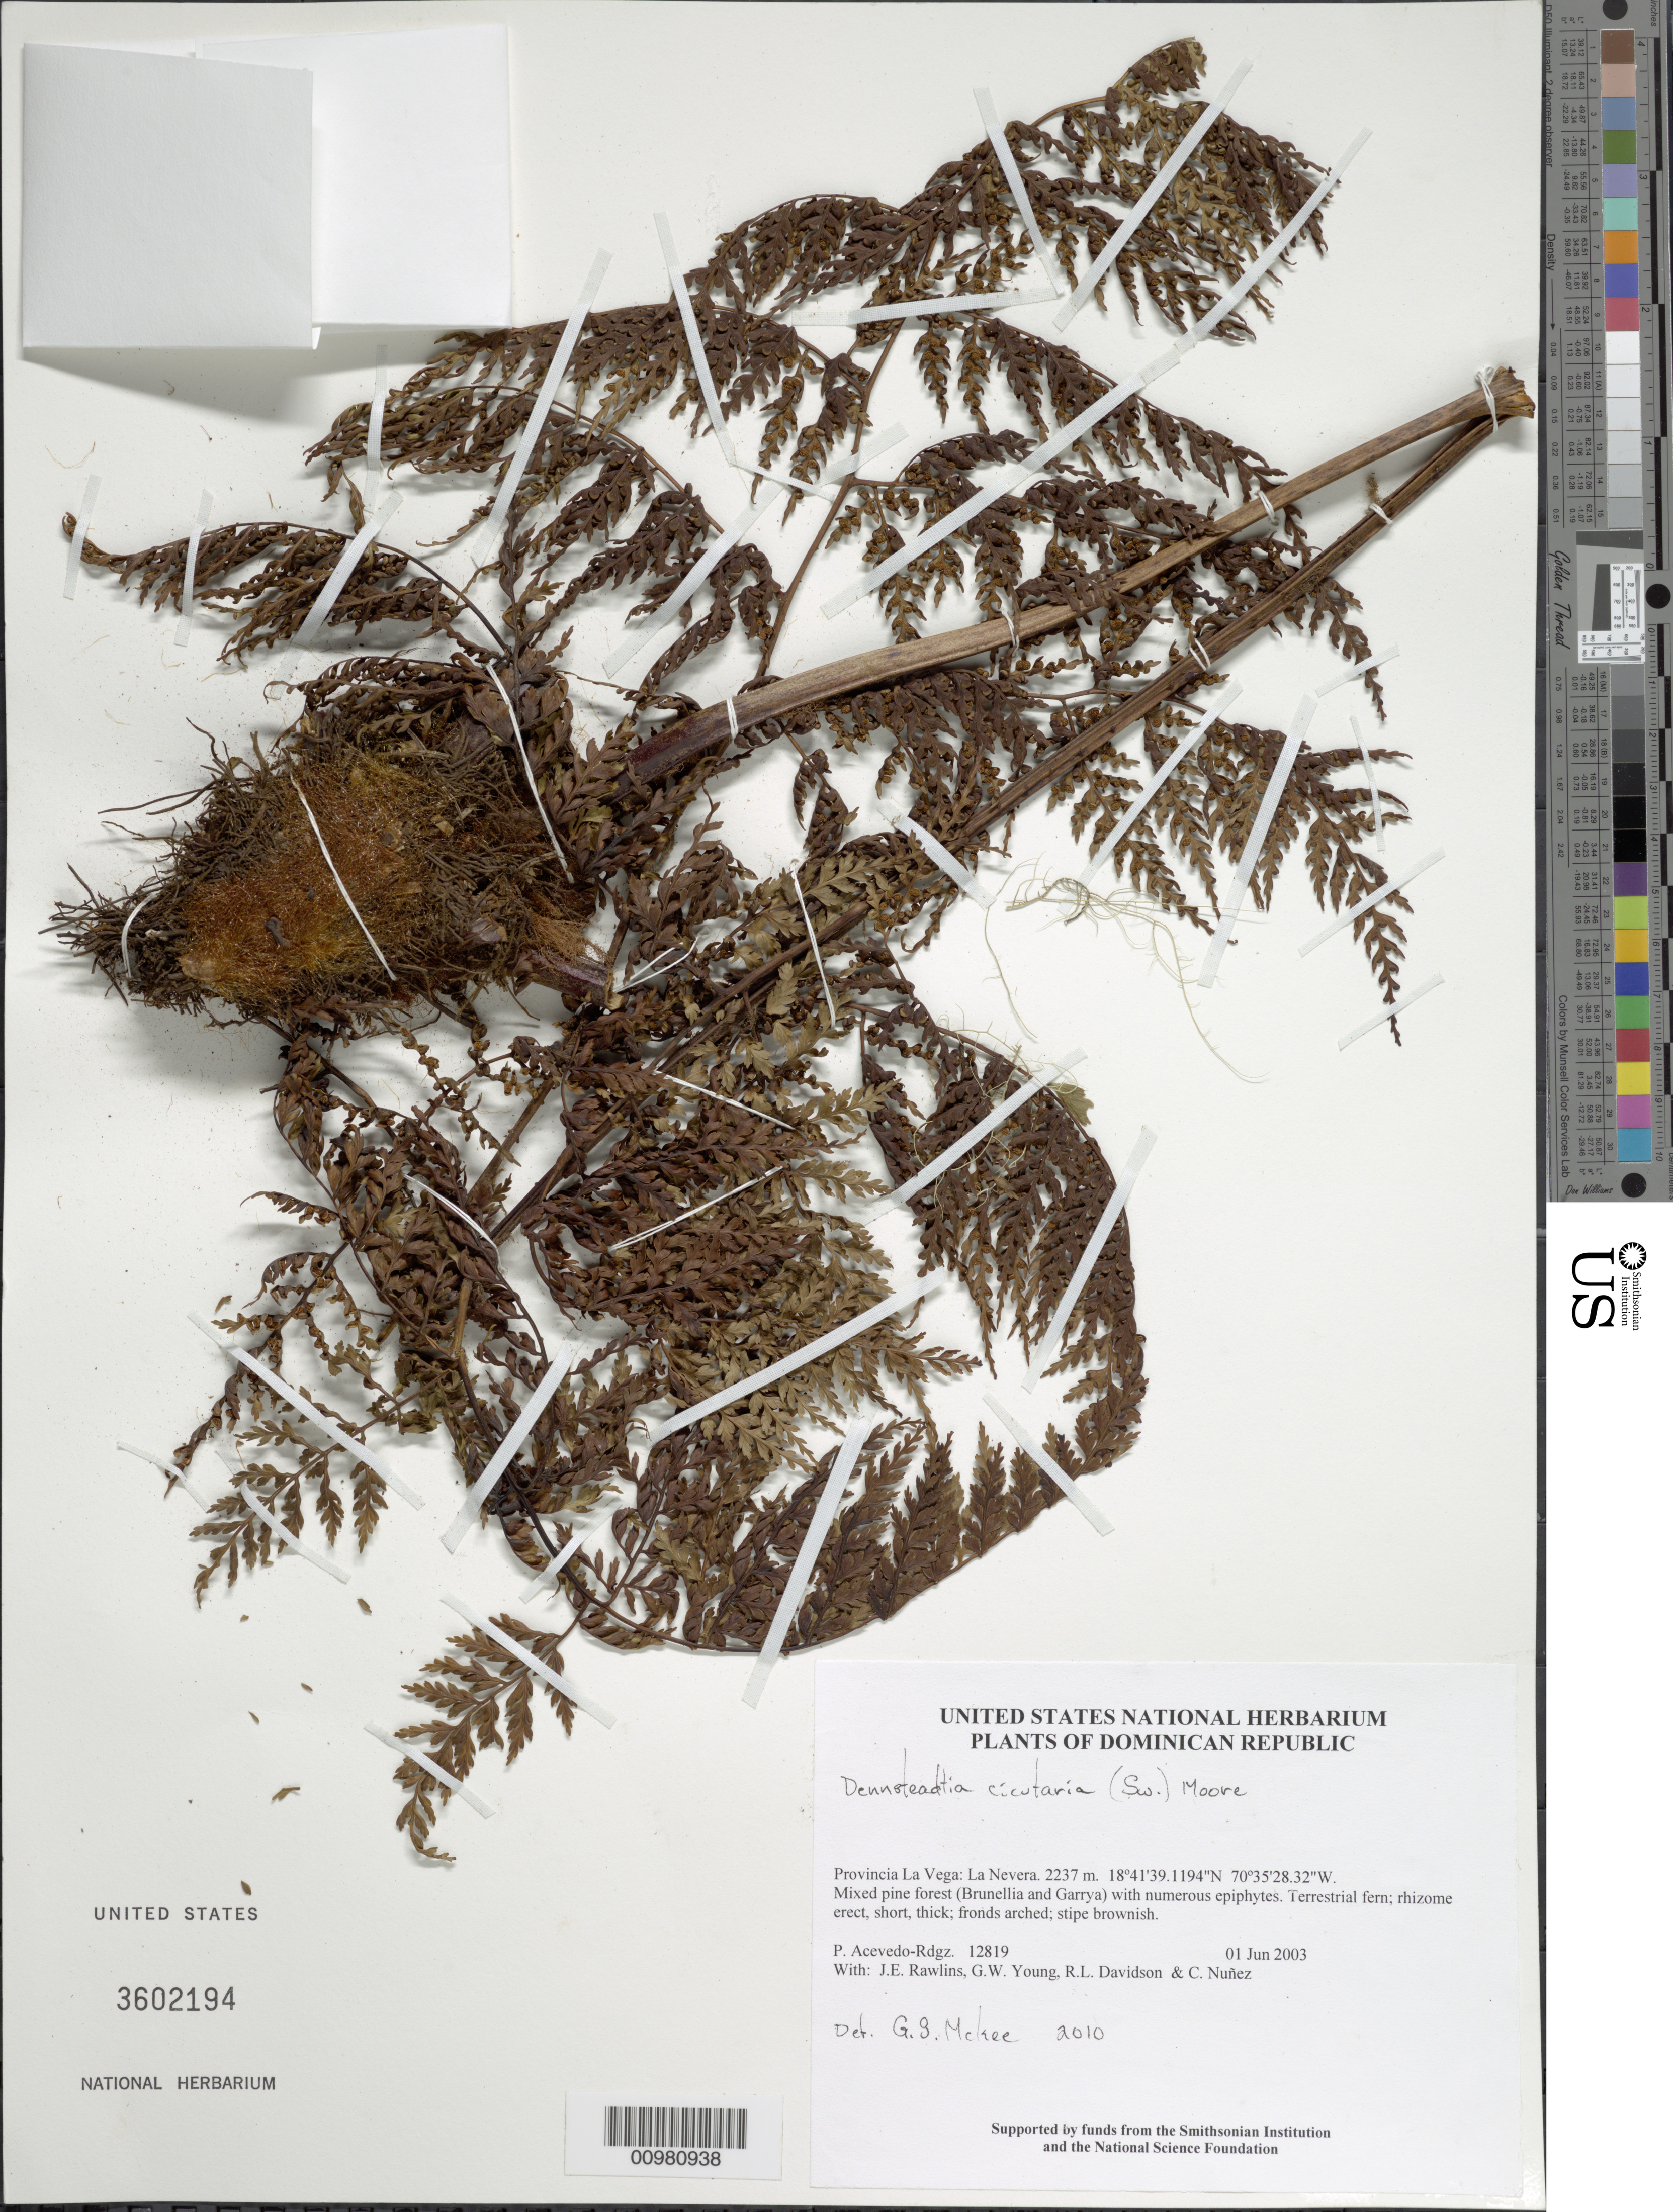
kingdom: Plantae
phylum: Tracheophyta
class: Polypodiopsida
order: Polypodiales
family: Dennstaedtiaceae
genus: Dennstaedtia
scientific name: Dennstaedtia cicutaria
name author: (Sw.) T. Moore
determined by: McKee, G. S., (US), NMNH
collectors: P. Acevedo-Rodr., J. Rawlins, G. Young, R. Davidson & C. Nunez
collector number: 12819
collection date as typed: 01 Jun 2003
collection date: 2003-06-01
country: Dominican Republic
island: Hispaniola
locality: Provincia La Vega: La Nevera.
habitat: Mixed pine forest (Brunellia and Garrya) with numerous epiphytes.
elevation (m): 2237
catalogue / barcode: US 3602194